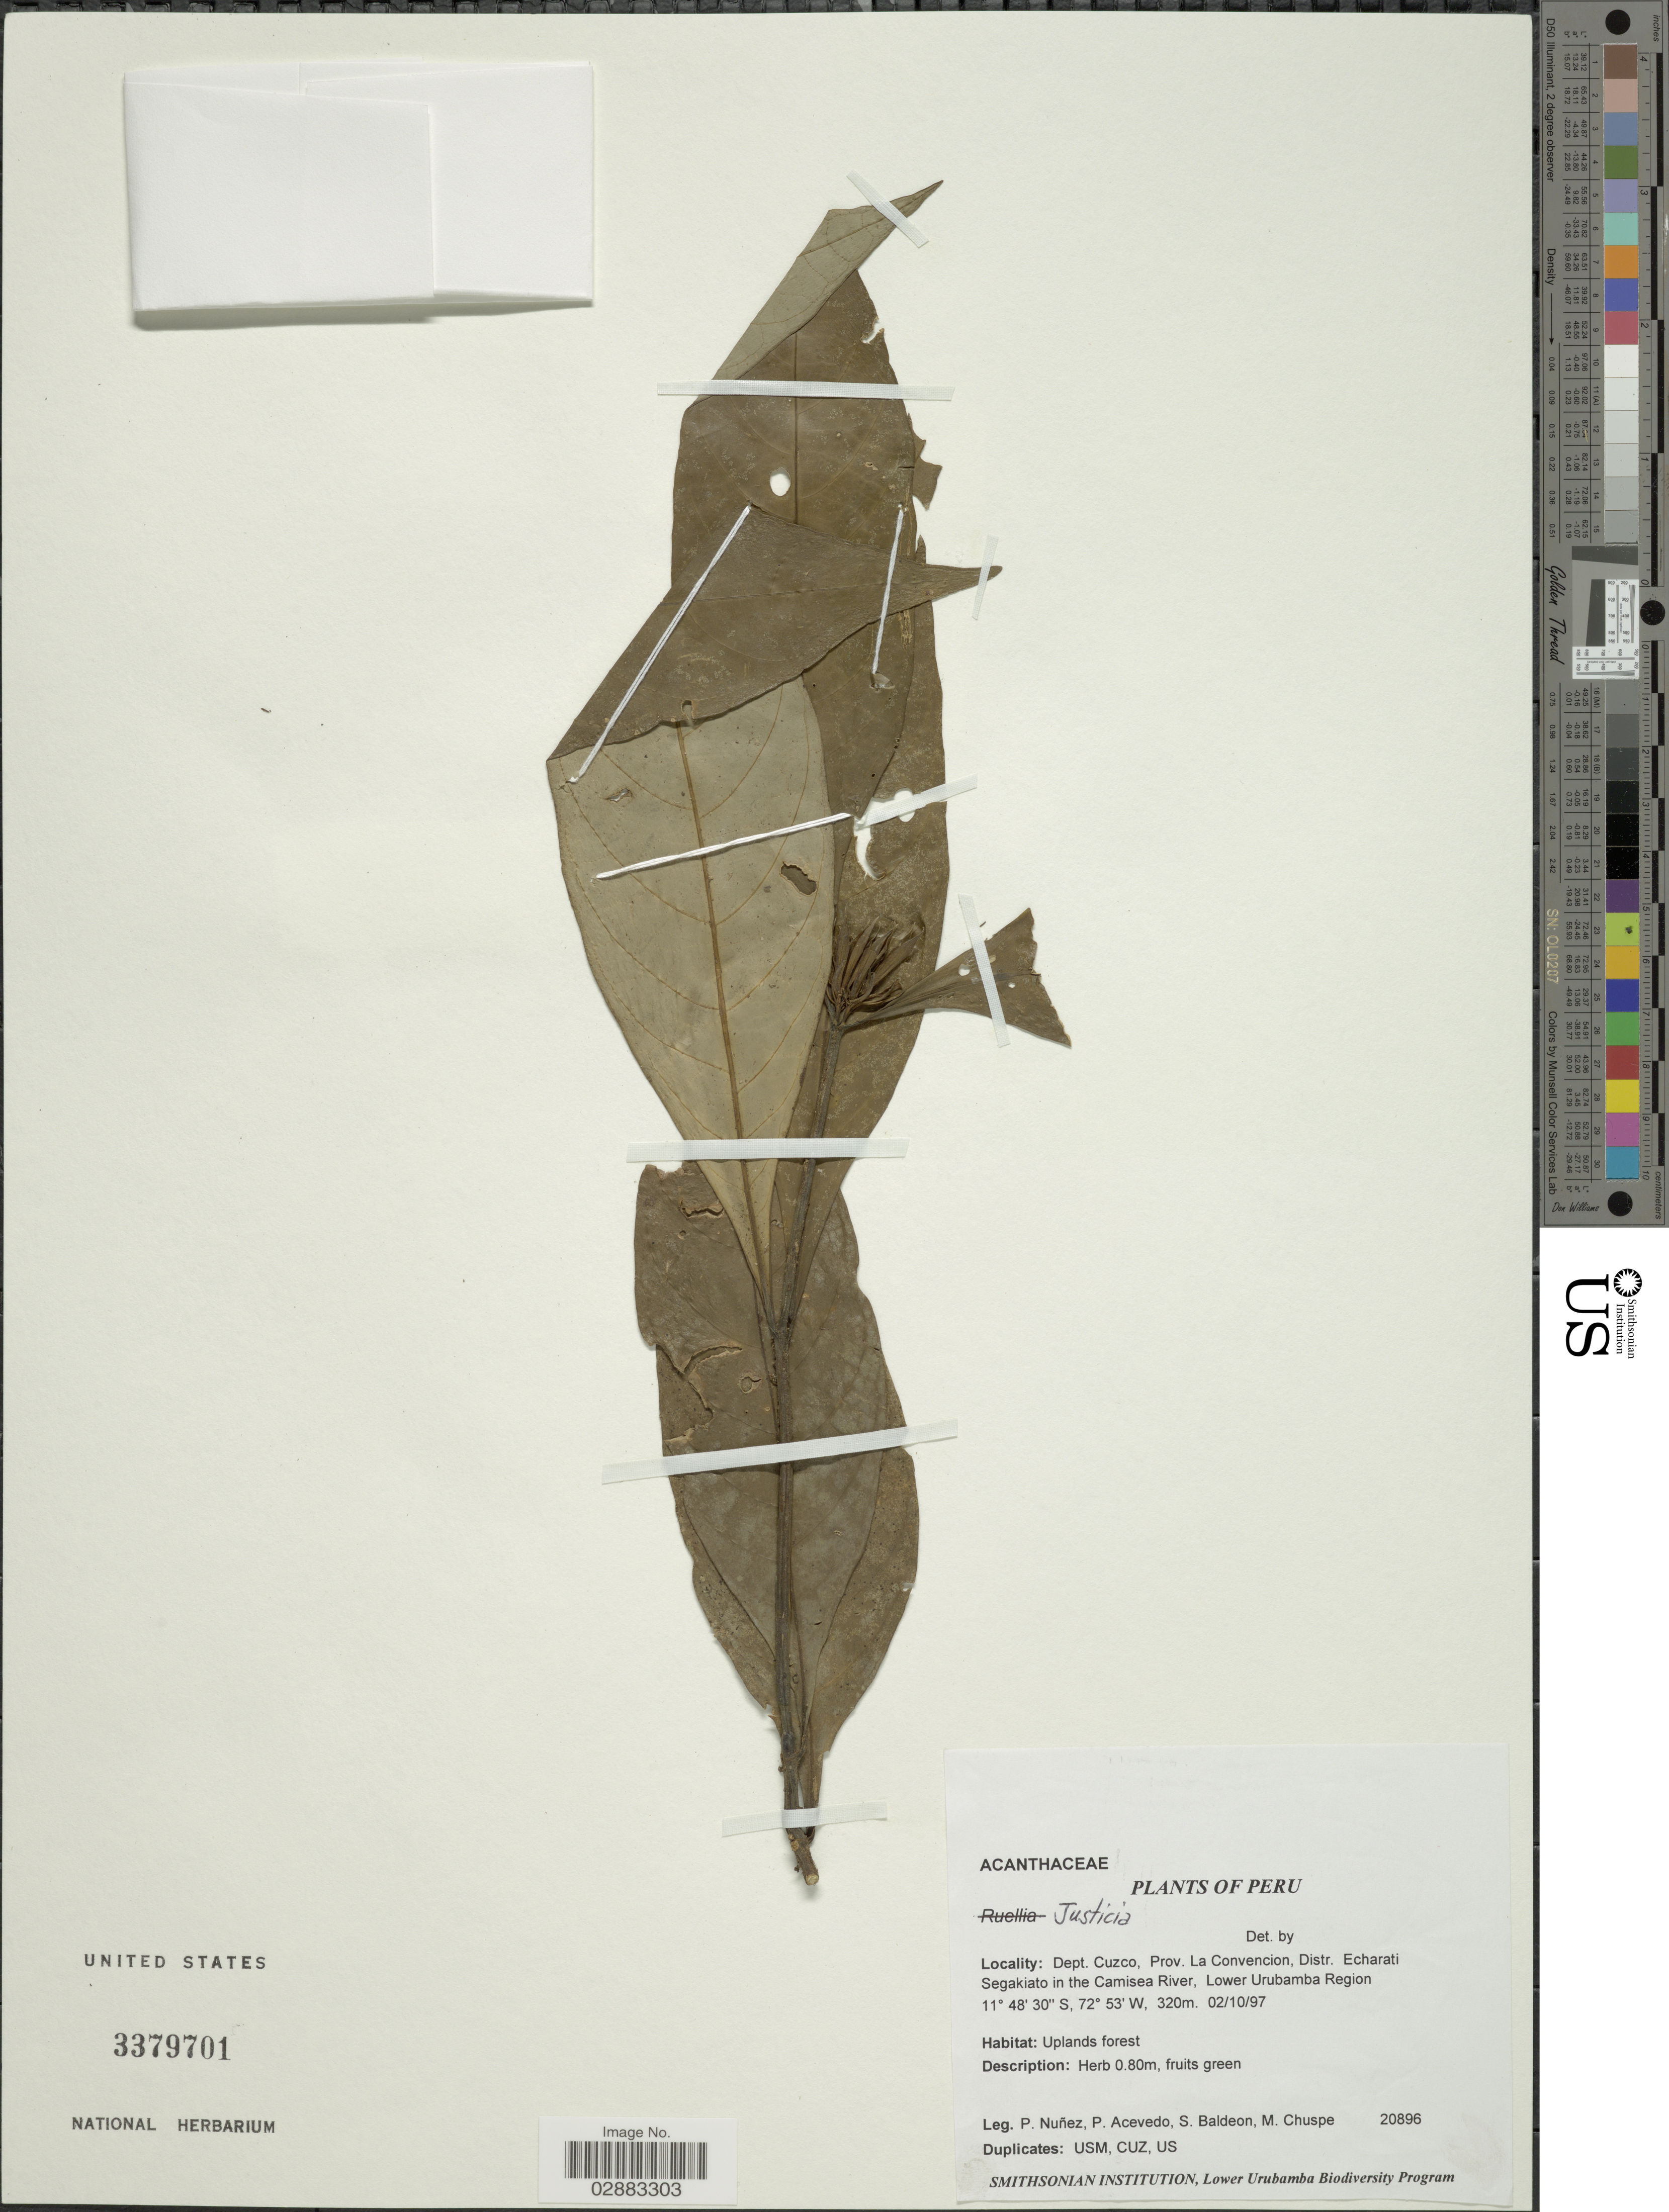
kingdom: Plantae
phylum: Tracheophyta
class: Magnoliopsida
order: Lamiales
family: Acanthaceae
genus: Chaetochlamys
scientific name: Chaetochlamys sp.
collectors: P. Nuñez V., P. Acevedo-Rodr., S. Baldeon & M. Chuspe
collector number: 20896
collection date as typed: Transcribed d/m/y: 2/10/97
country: Peru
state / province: Cusco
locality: Dept. Cuzco, Prov. La Convencion, Distr. Echarati Segakiato in the Camisea River, Lower Urubamba Region.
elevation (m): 320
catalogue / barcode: US 3379701